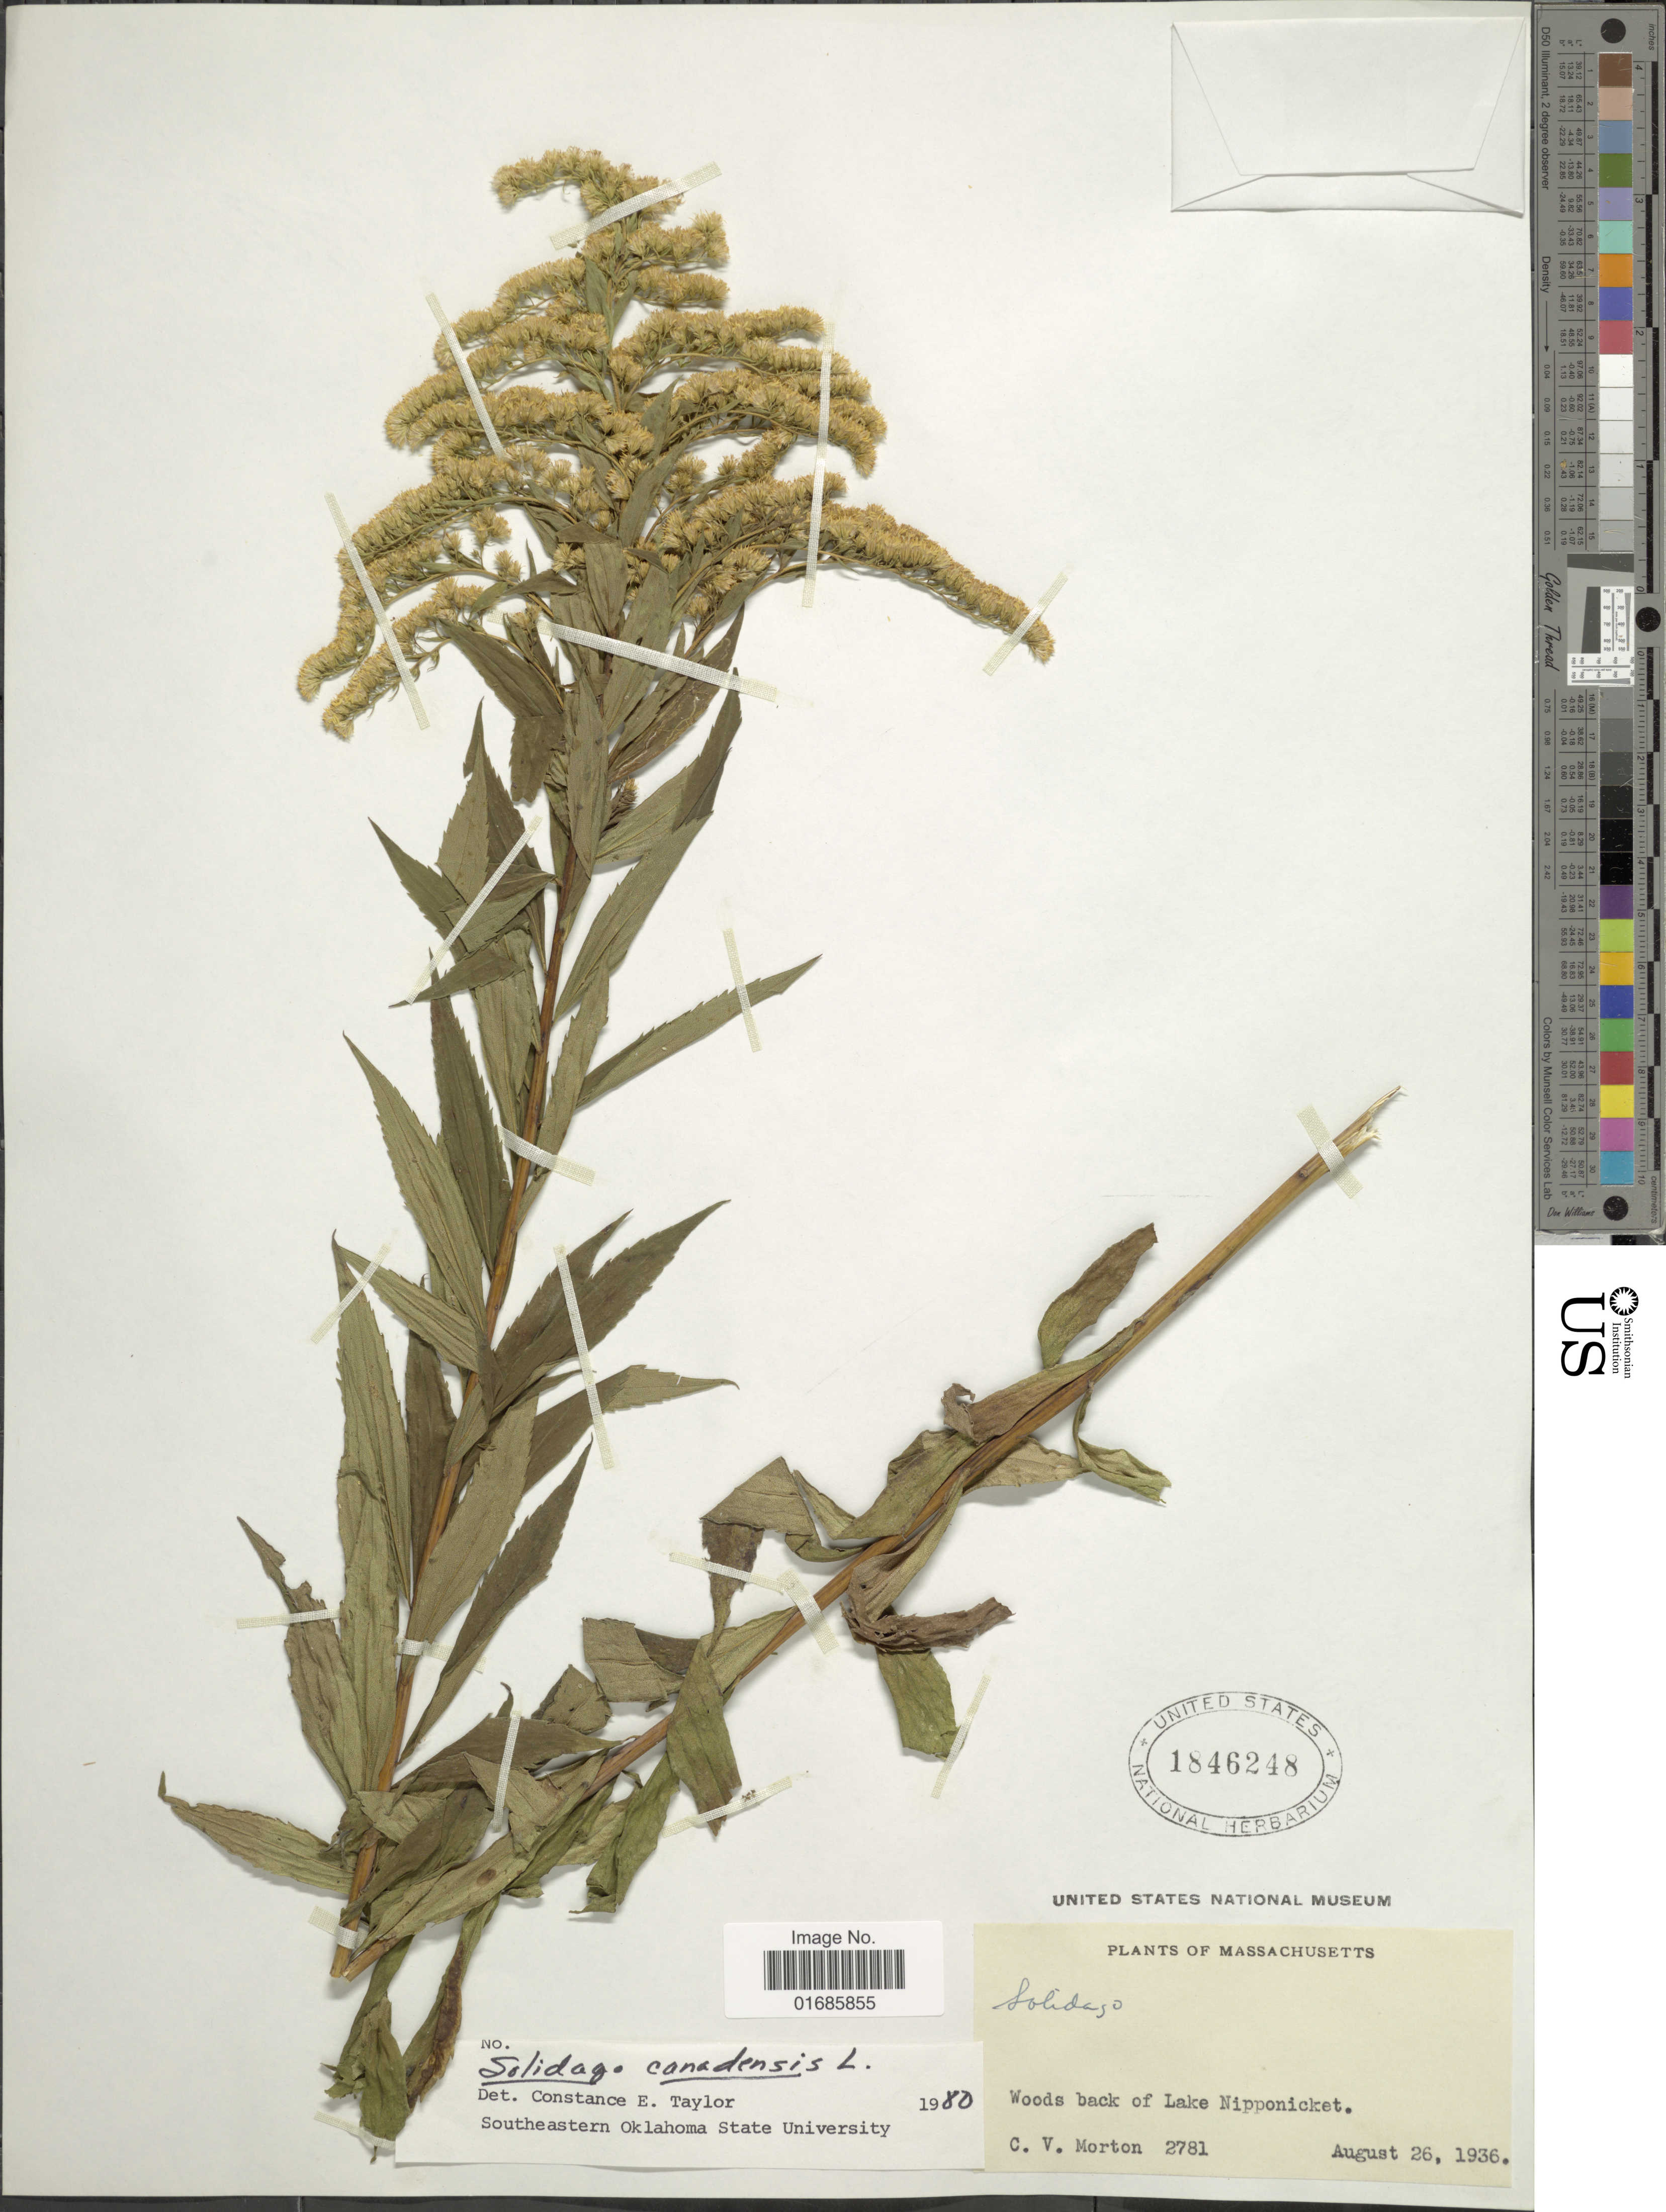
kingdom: Plantae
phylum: Tracheophyta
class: Magnoliopsida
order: Asterales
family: Asteraceae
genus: Solidago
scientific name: Solidago canadensis var. scabra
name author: (Muhl. ex Willd.) Torr. & A. Gray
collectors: C. V. Morton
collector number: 2781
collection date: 1936-08-26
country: United States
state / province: Massachusetts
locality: Woods back of Lake Nipponicket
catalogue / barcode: US 1846248